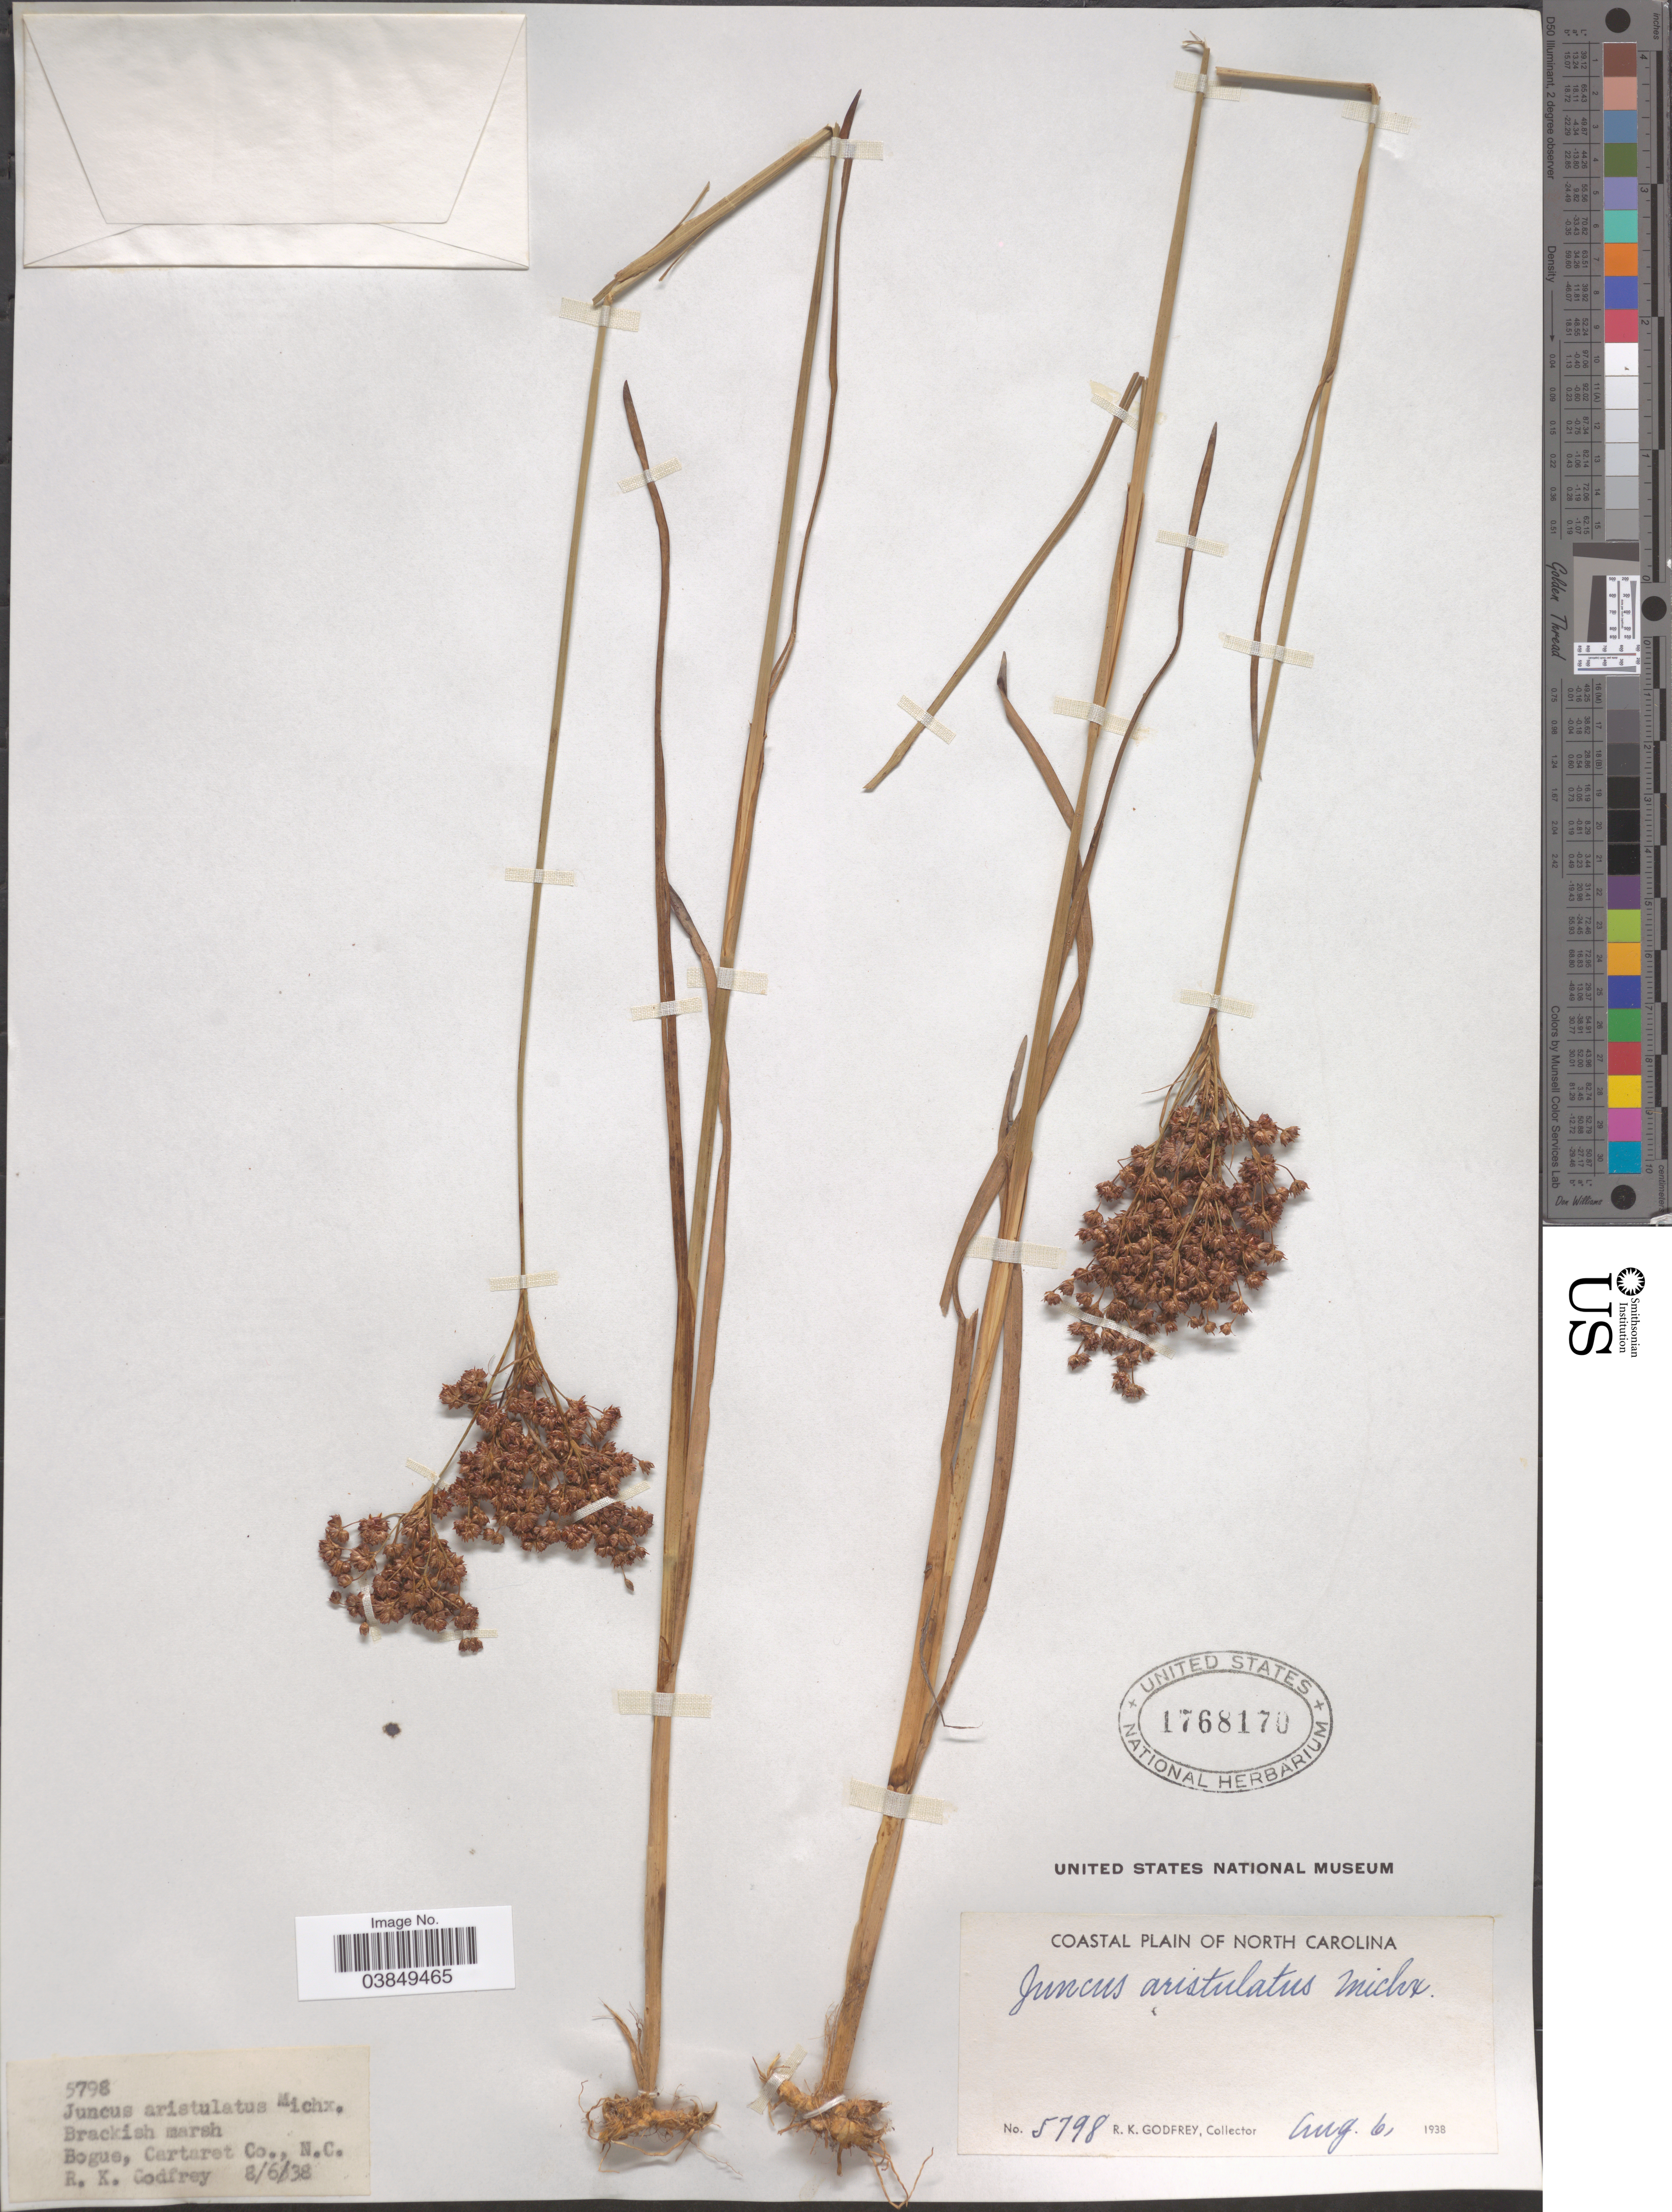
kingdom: Plantae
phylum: Tracheophyta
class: Liliopsida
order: Poales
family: Juncaceae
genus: Juncus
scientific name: Juncus aristulatus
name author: Michx.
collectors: R. K. Godfrey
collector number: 5798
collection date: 1938-08-06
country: United States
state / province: North Carolina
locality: Coastal Plain of North Carolina. Bogue, Cartaret Co.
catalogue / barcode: US 1768170